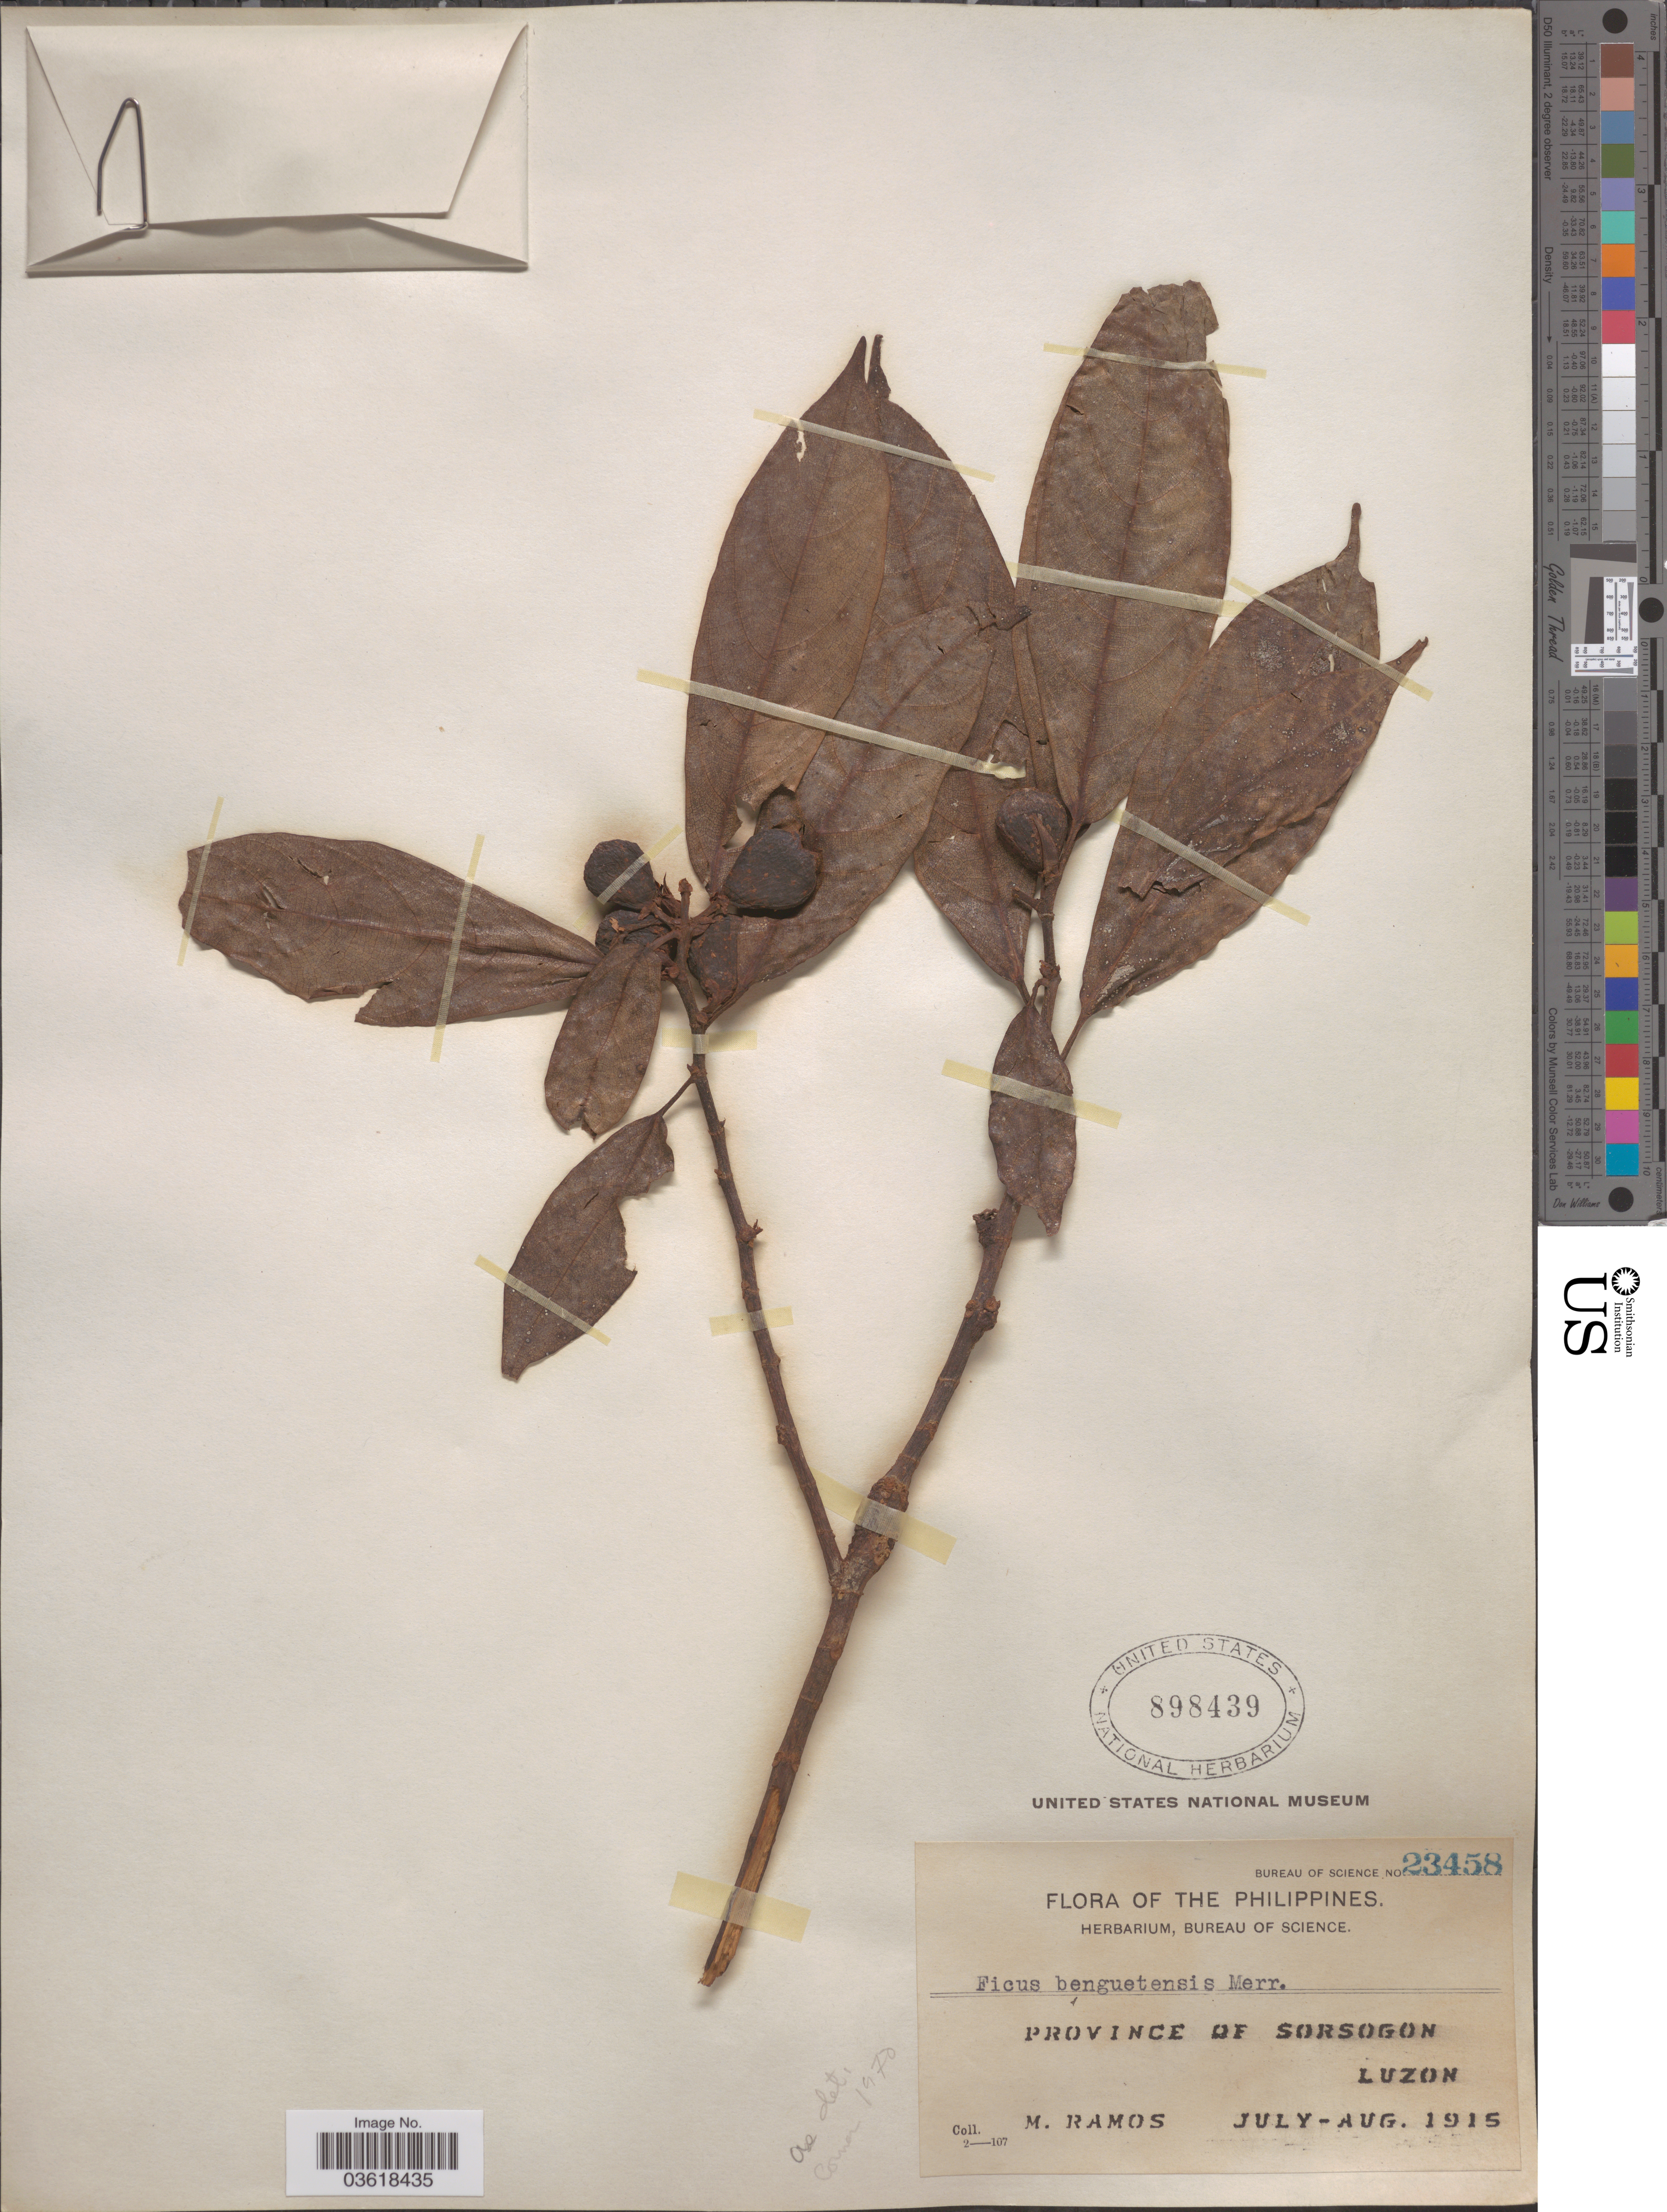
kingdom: Plantae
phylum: Tracheophyta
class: Magnoliopsida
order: Rosales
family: Moraceae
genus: Ficus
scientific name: Ficus benguetensis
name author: Merr.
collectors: M. Ramos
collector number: Bureau of Science 23458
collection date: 1915-07/1915-08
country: Philippines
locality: Province of Sorsogon. Luzon.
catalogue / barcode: US 898439